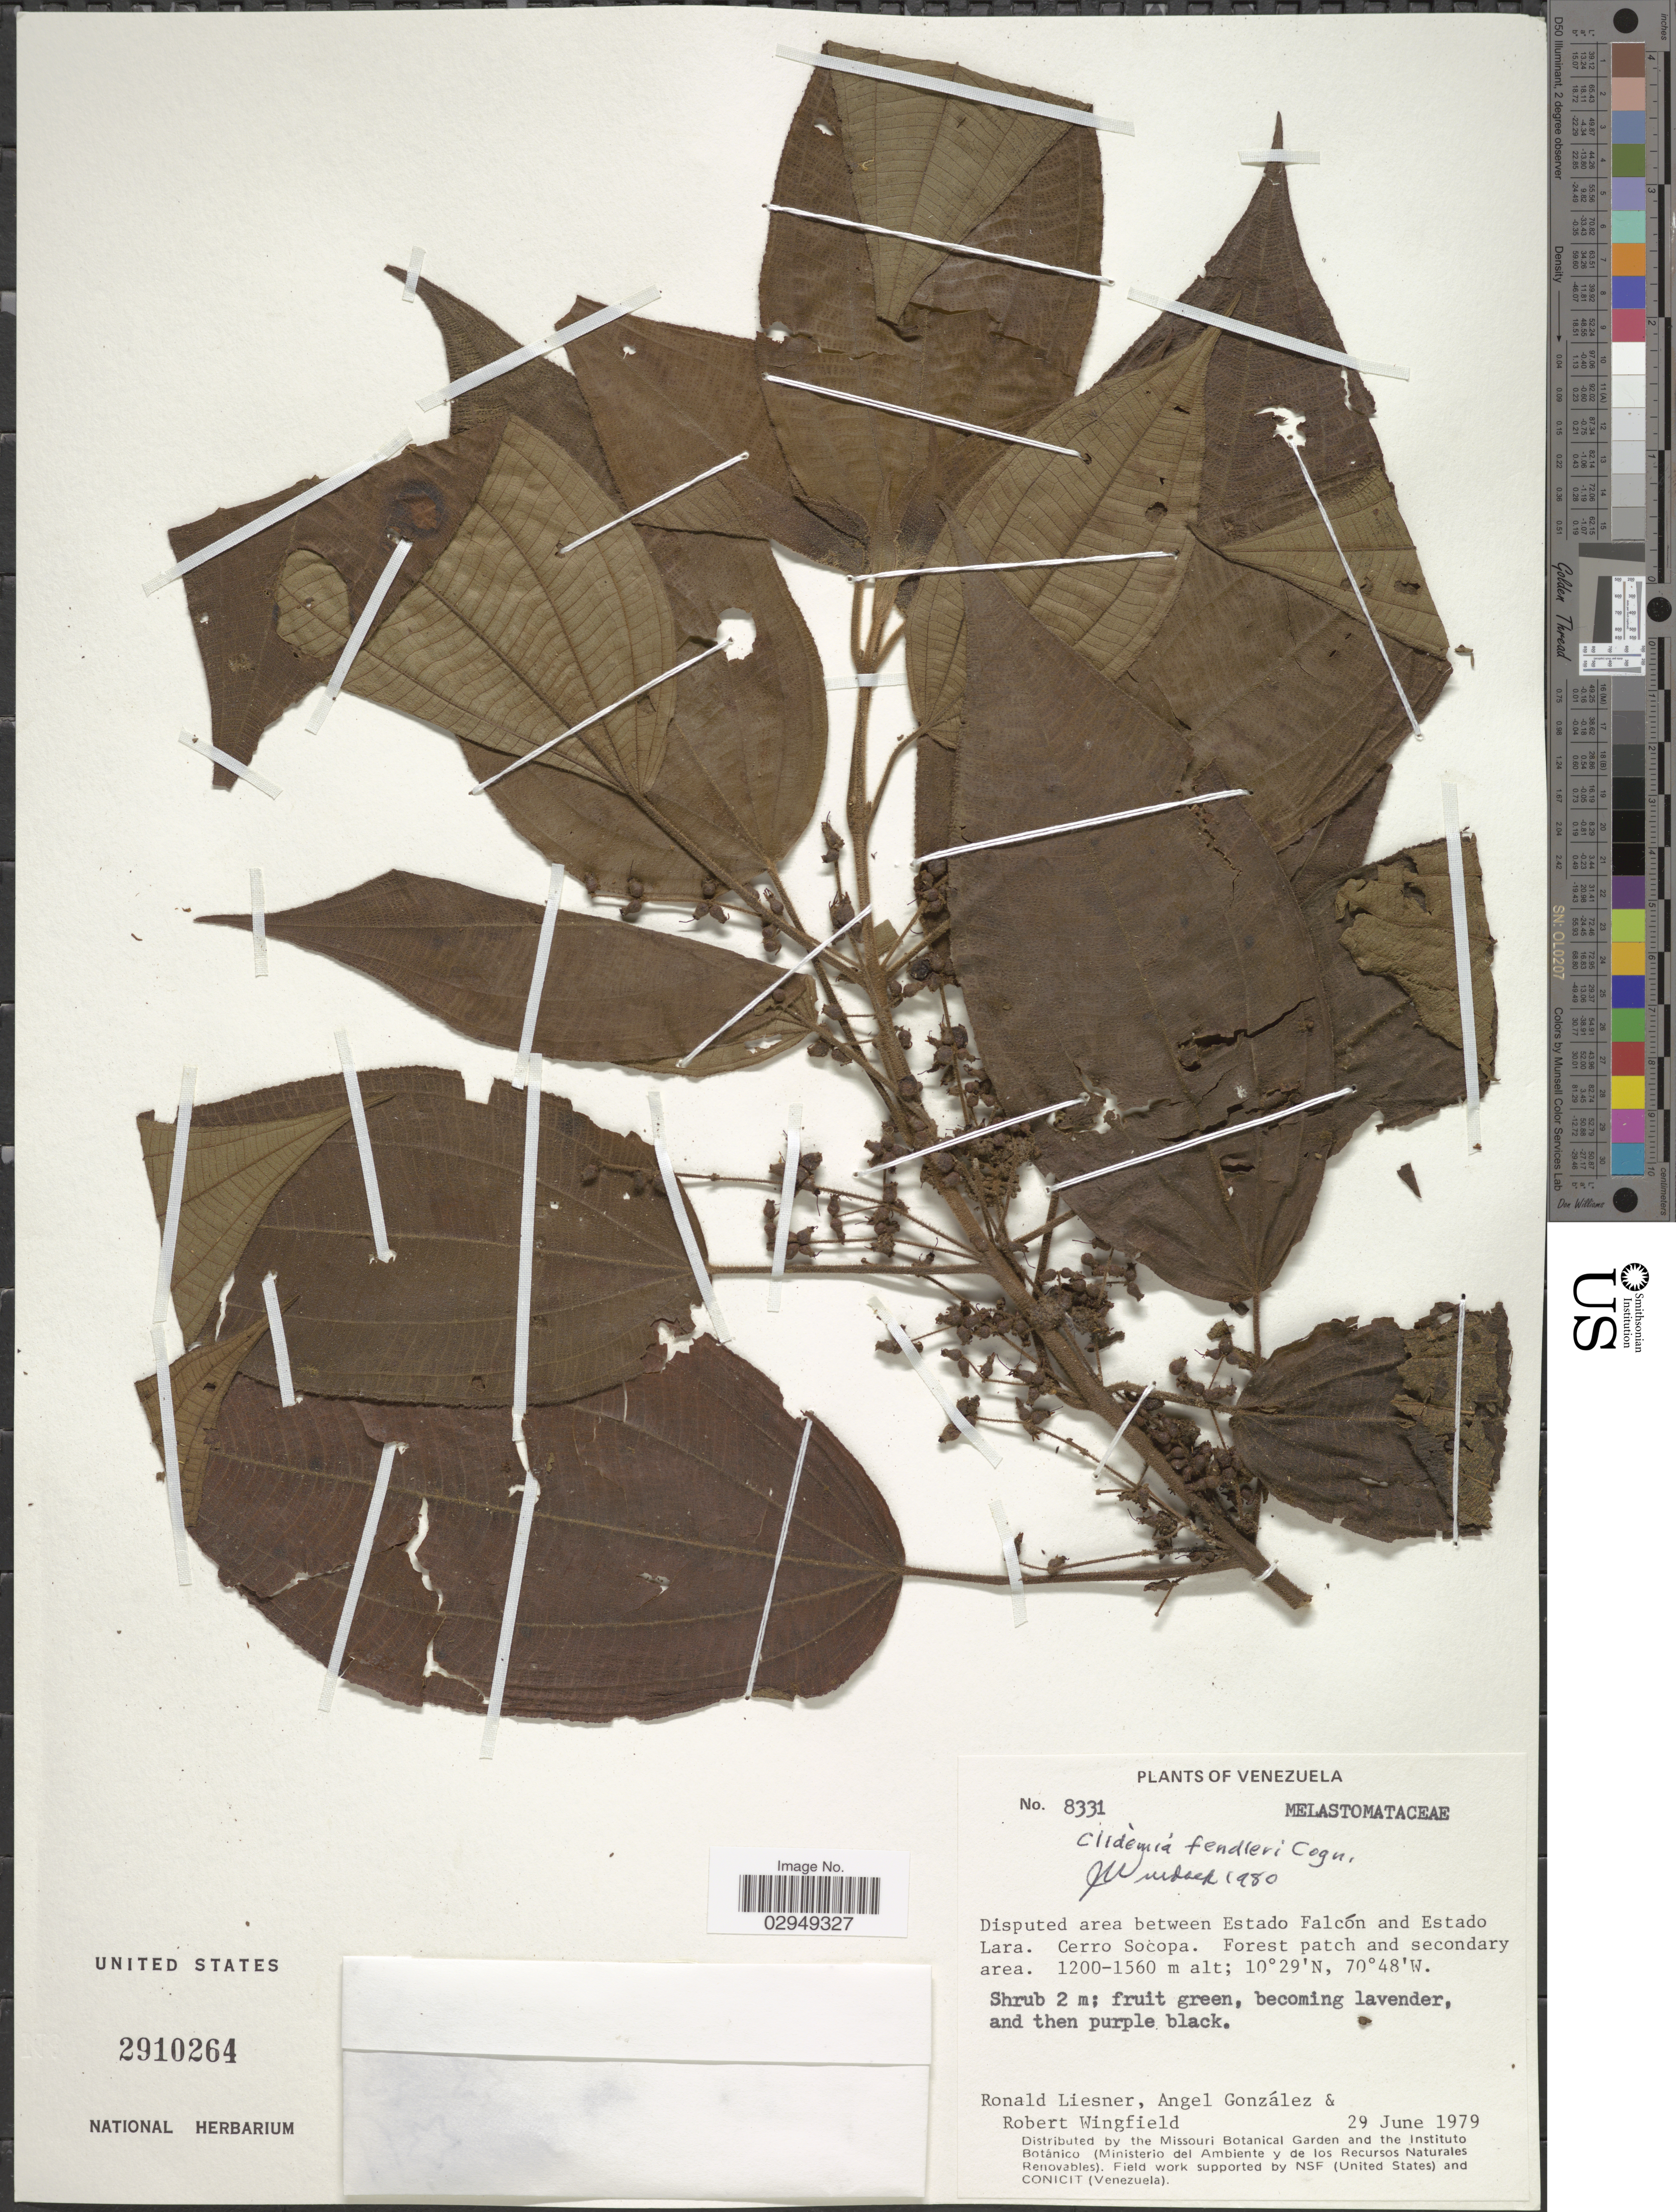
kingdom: Plantae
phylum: Tracheophyta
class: Magnoliopsida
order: Myrtales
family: Melastomataceae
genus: Clidemia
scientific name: Clidemia fendleri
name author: Cogn. in A. DC.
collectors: R. L. Liesner, A. C. González & R. C. Wingfield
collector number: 8331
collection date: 1979-06-29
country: Venezuela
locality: Disputed area between Estado Falcón and Estado Lara. Cerro Socopa.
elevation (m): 1200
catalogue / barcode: US 2910264